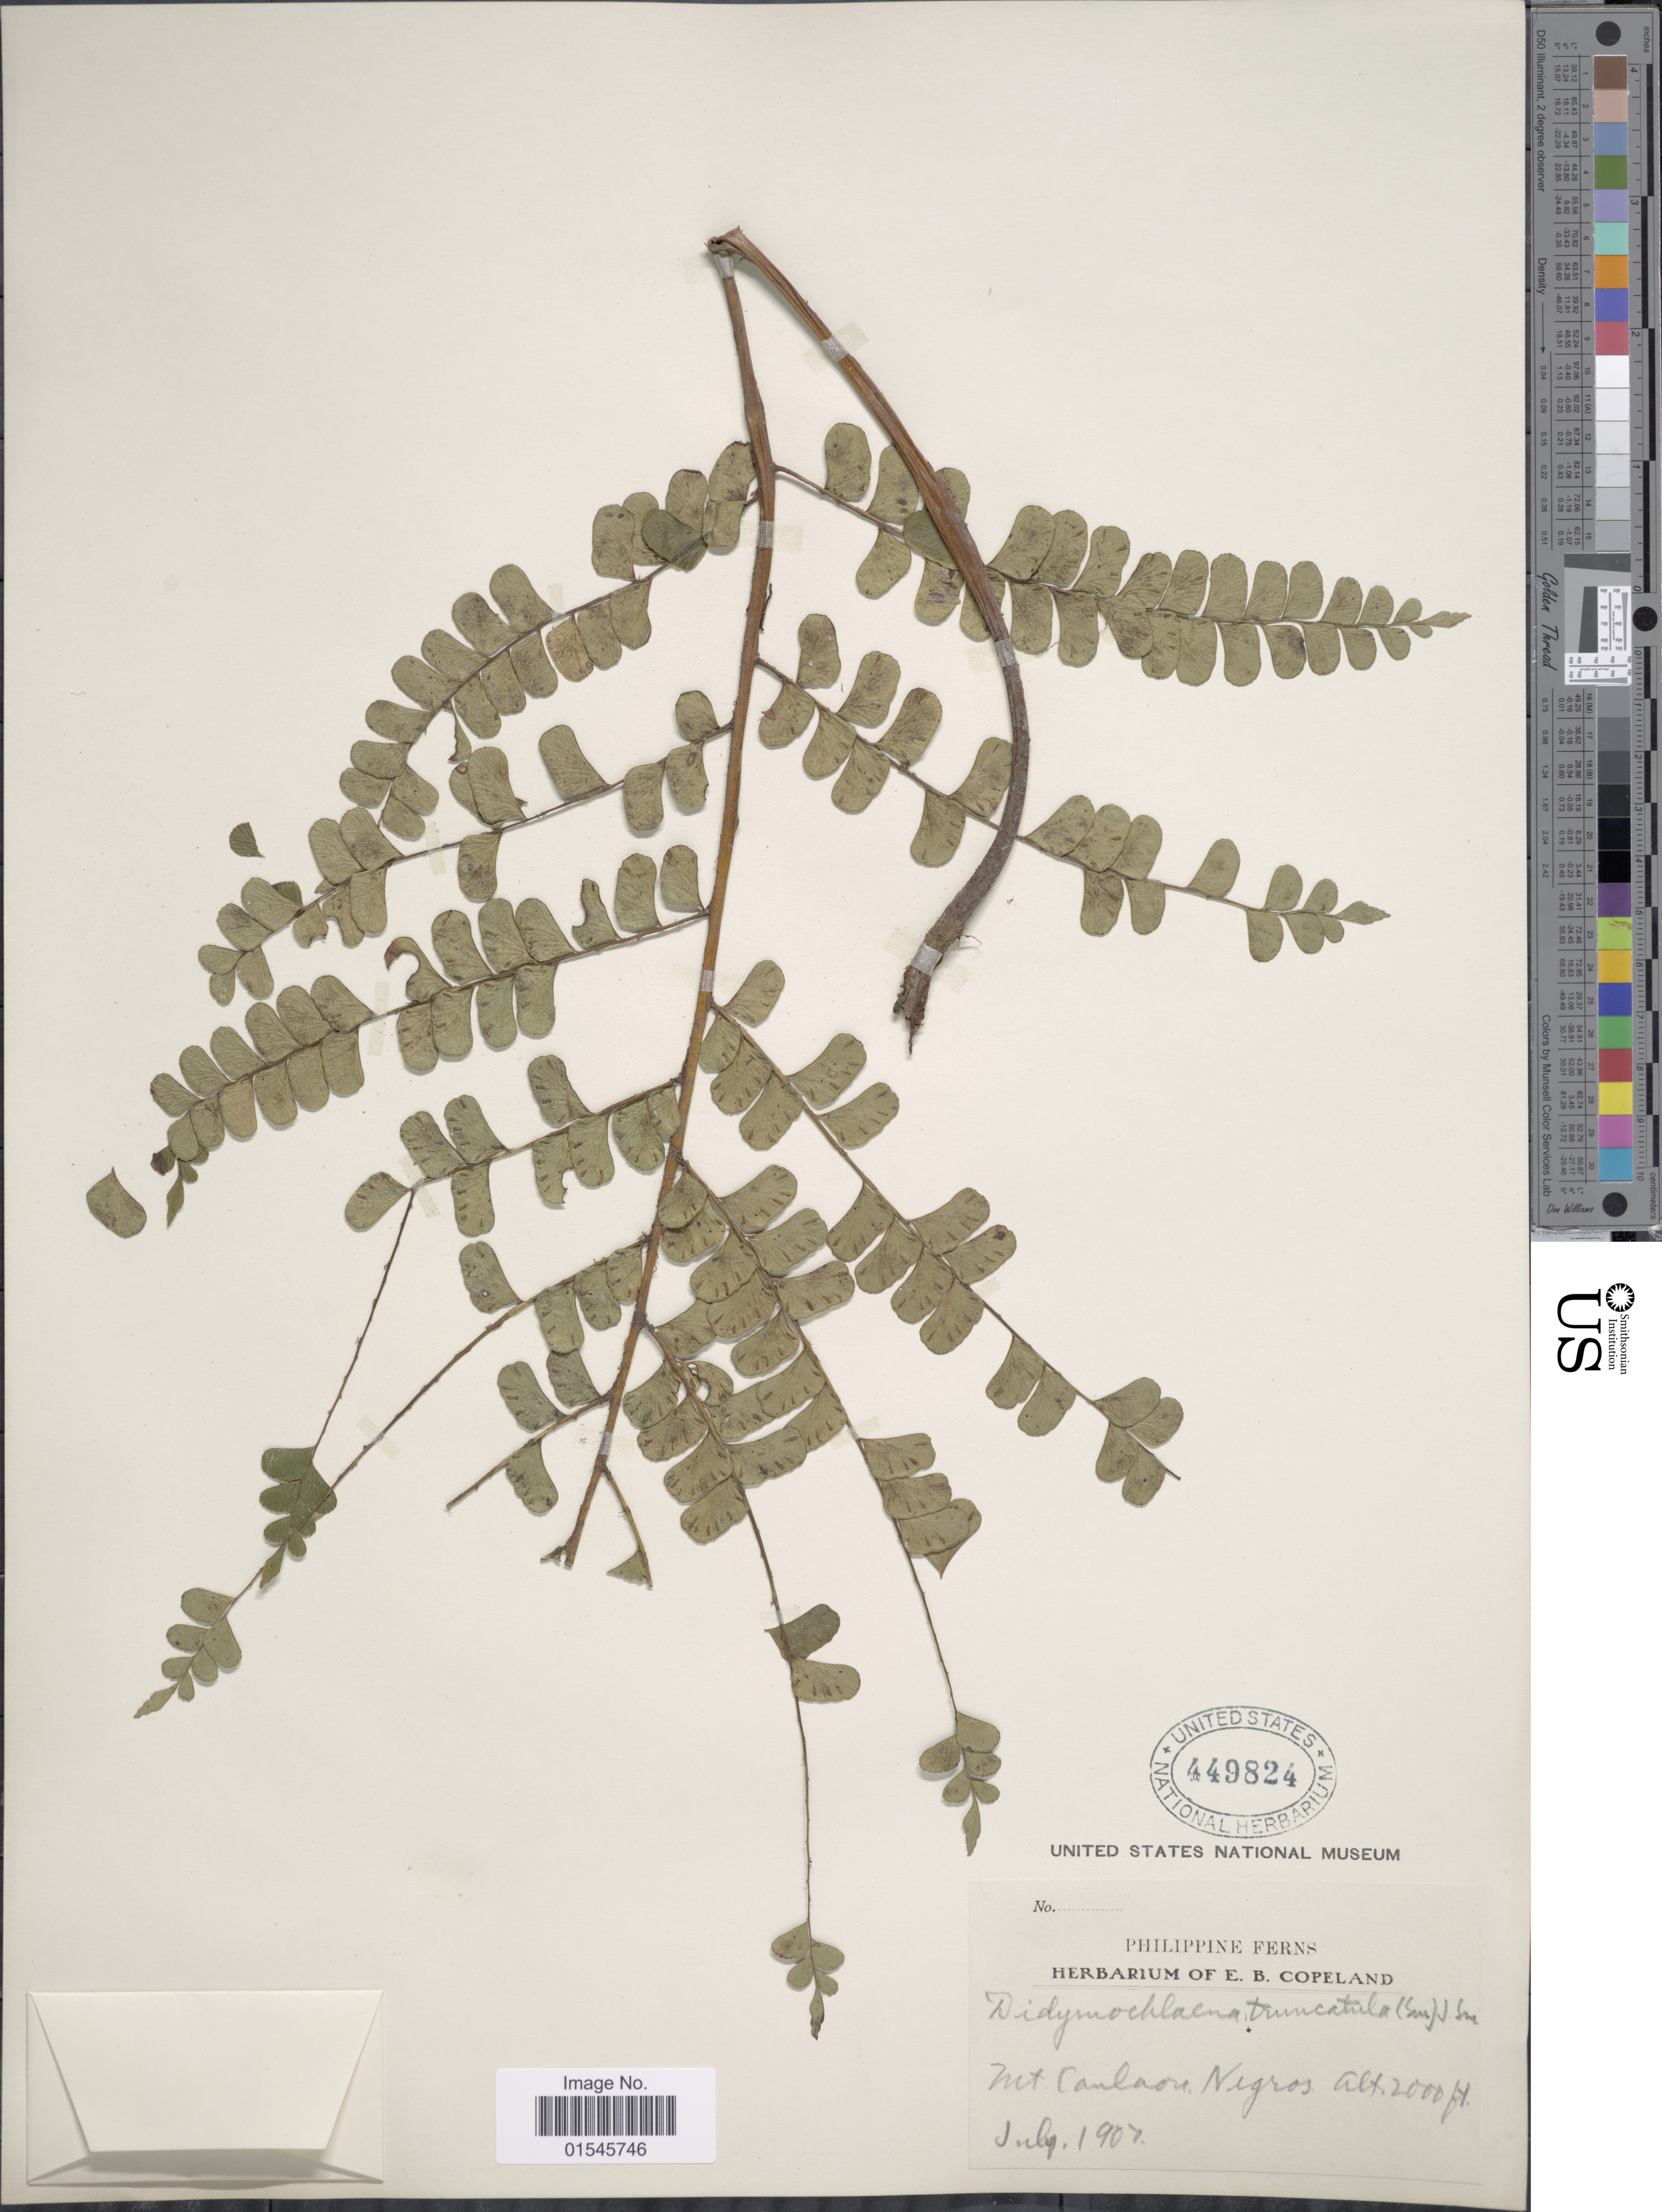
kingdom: Plantae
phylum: Tracheophyta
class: Polypodiopsida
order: Polypodiales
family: Didymochlaenaceae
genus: Didymochlaena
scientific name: Didymochlaena truncatula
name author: (Sw.) J. Sm.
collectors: ex herb. E. B. Copeland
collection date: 1907-07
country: Philippines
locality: Mt Canlaon, Negros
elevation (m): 610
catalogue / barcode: US 449824